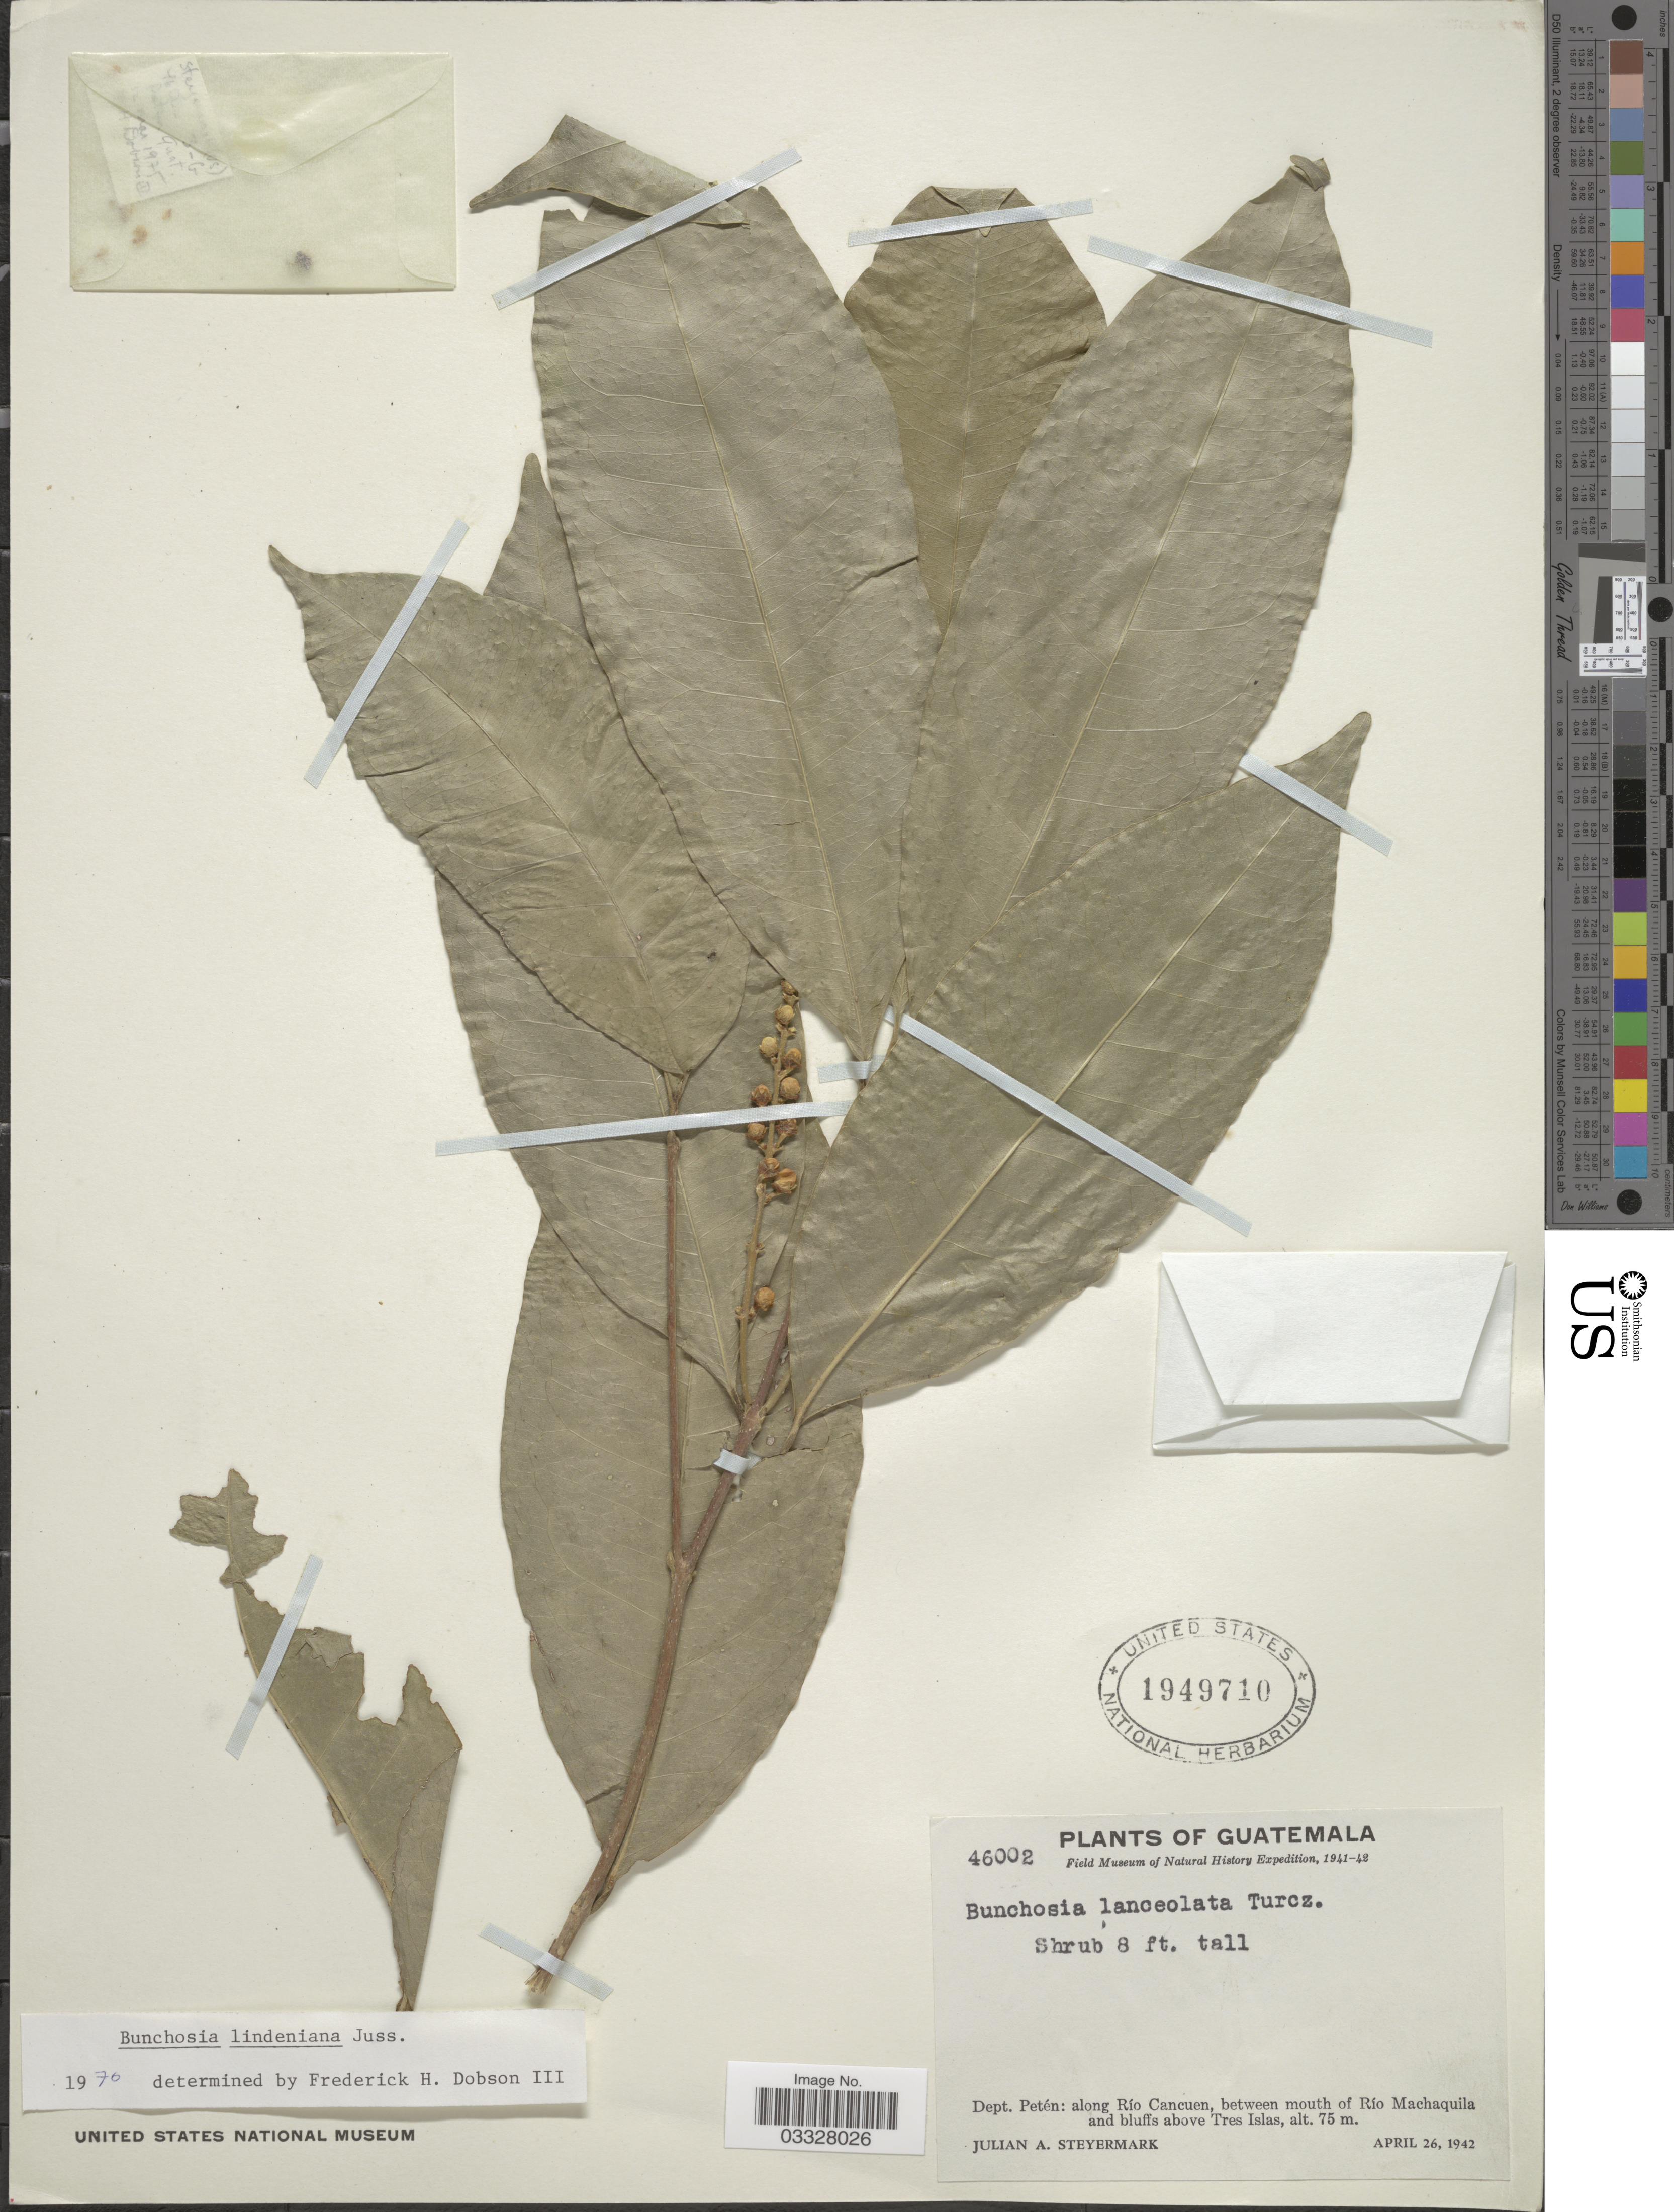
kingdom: Plantae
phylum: Tracheophyta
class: Magnoliopsida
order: Malpighiales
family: Malpighiaceae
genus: Bunchosia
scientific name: Bunchosia lindeniana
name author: A. Juss.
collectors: J. Steyermark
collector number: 46002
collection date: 1942-04-26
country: Guatemala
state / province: El Petén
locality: Dept. Petén: along Río Cancuen, between mouth of Río Machaquila and bluffs above Tres Islas.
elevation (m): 75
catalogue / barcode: US 1949710